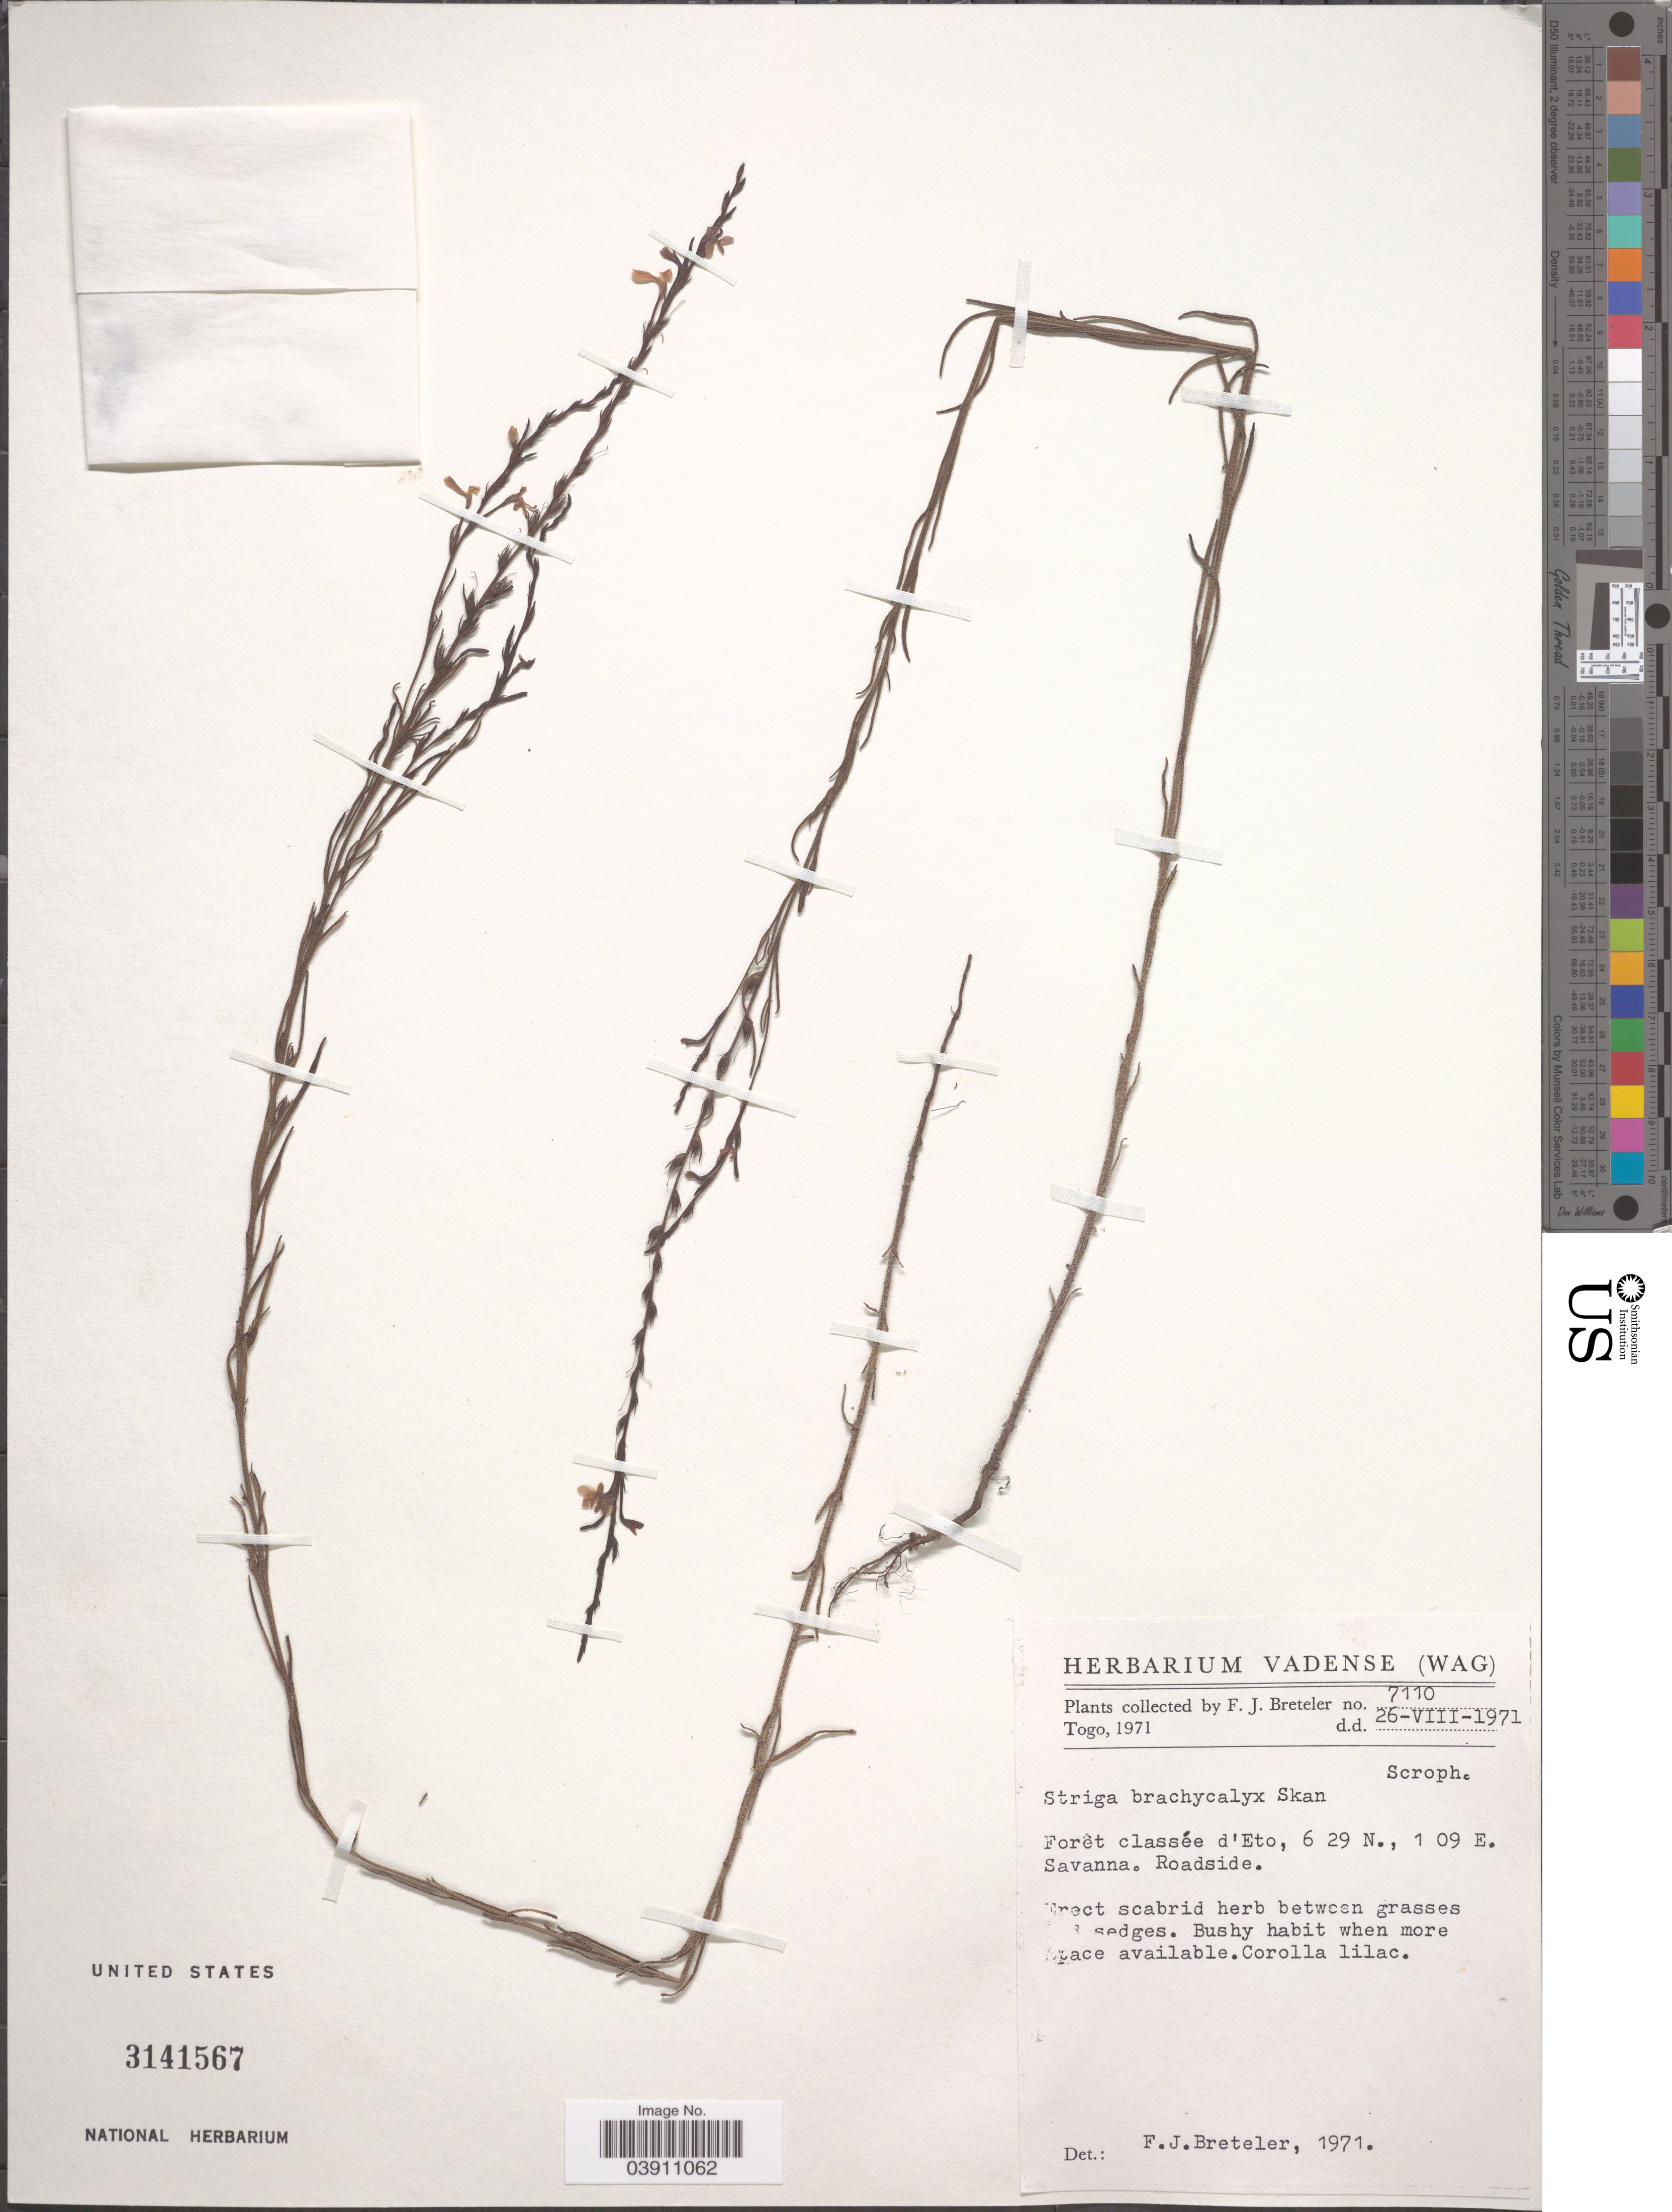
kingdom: Plantae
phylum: Tracheophyta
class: Magnoliopsida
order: Lamiales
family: Orobanchaceae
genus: Striga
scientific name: Striga brachycalyx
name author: Skan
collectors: F. J. Breteler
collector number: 7110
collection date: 1971-08-26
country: Togo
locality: Forêt classée d'Eto.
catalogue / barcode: US 3141567